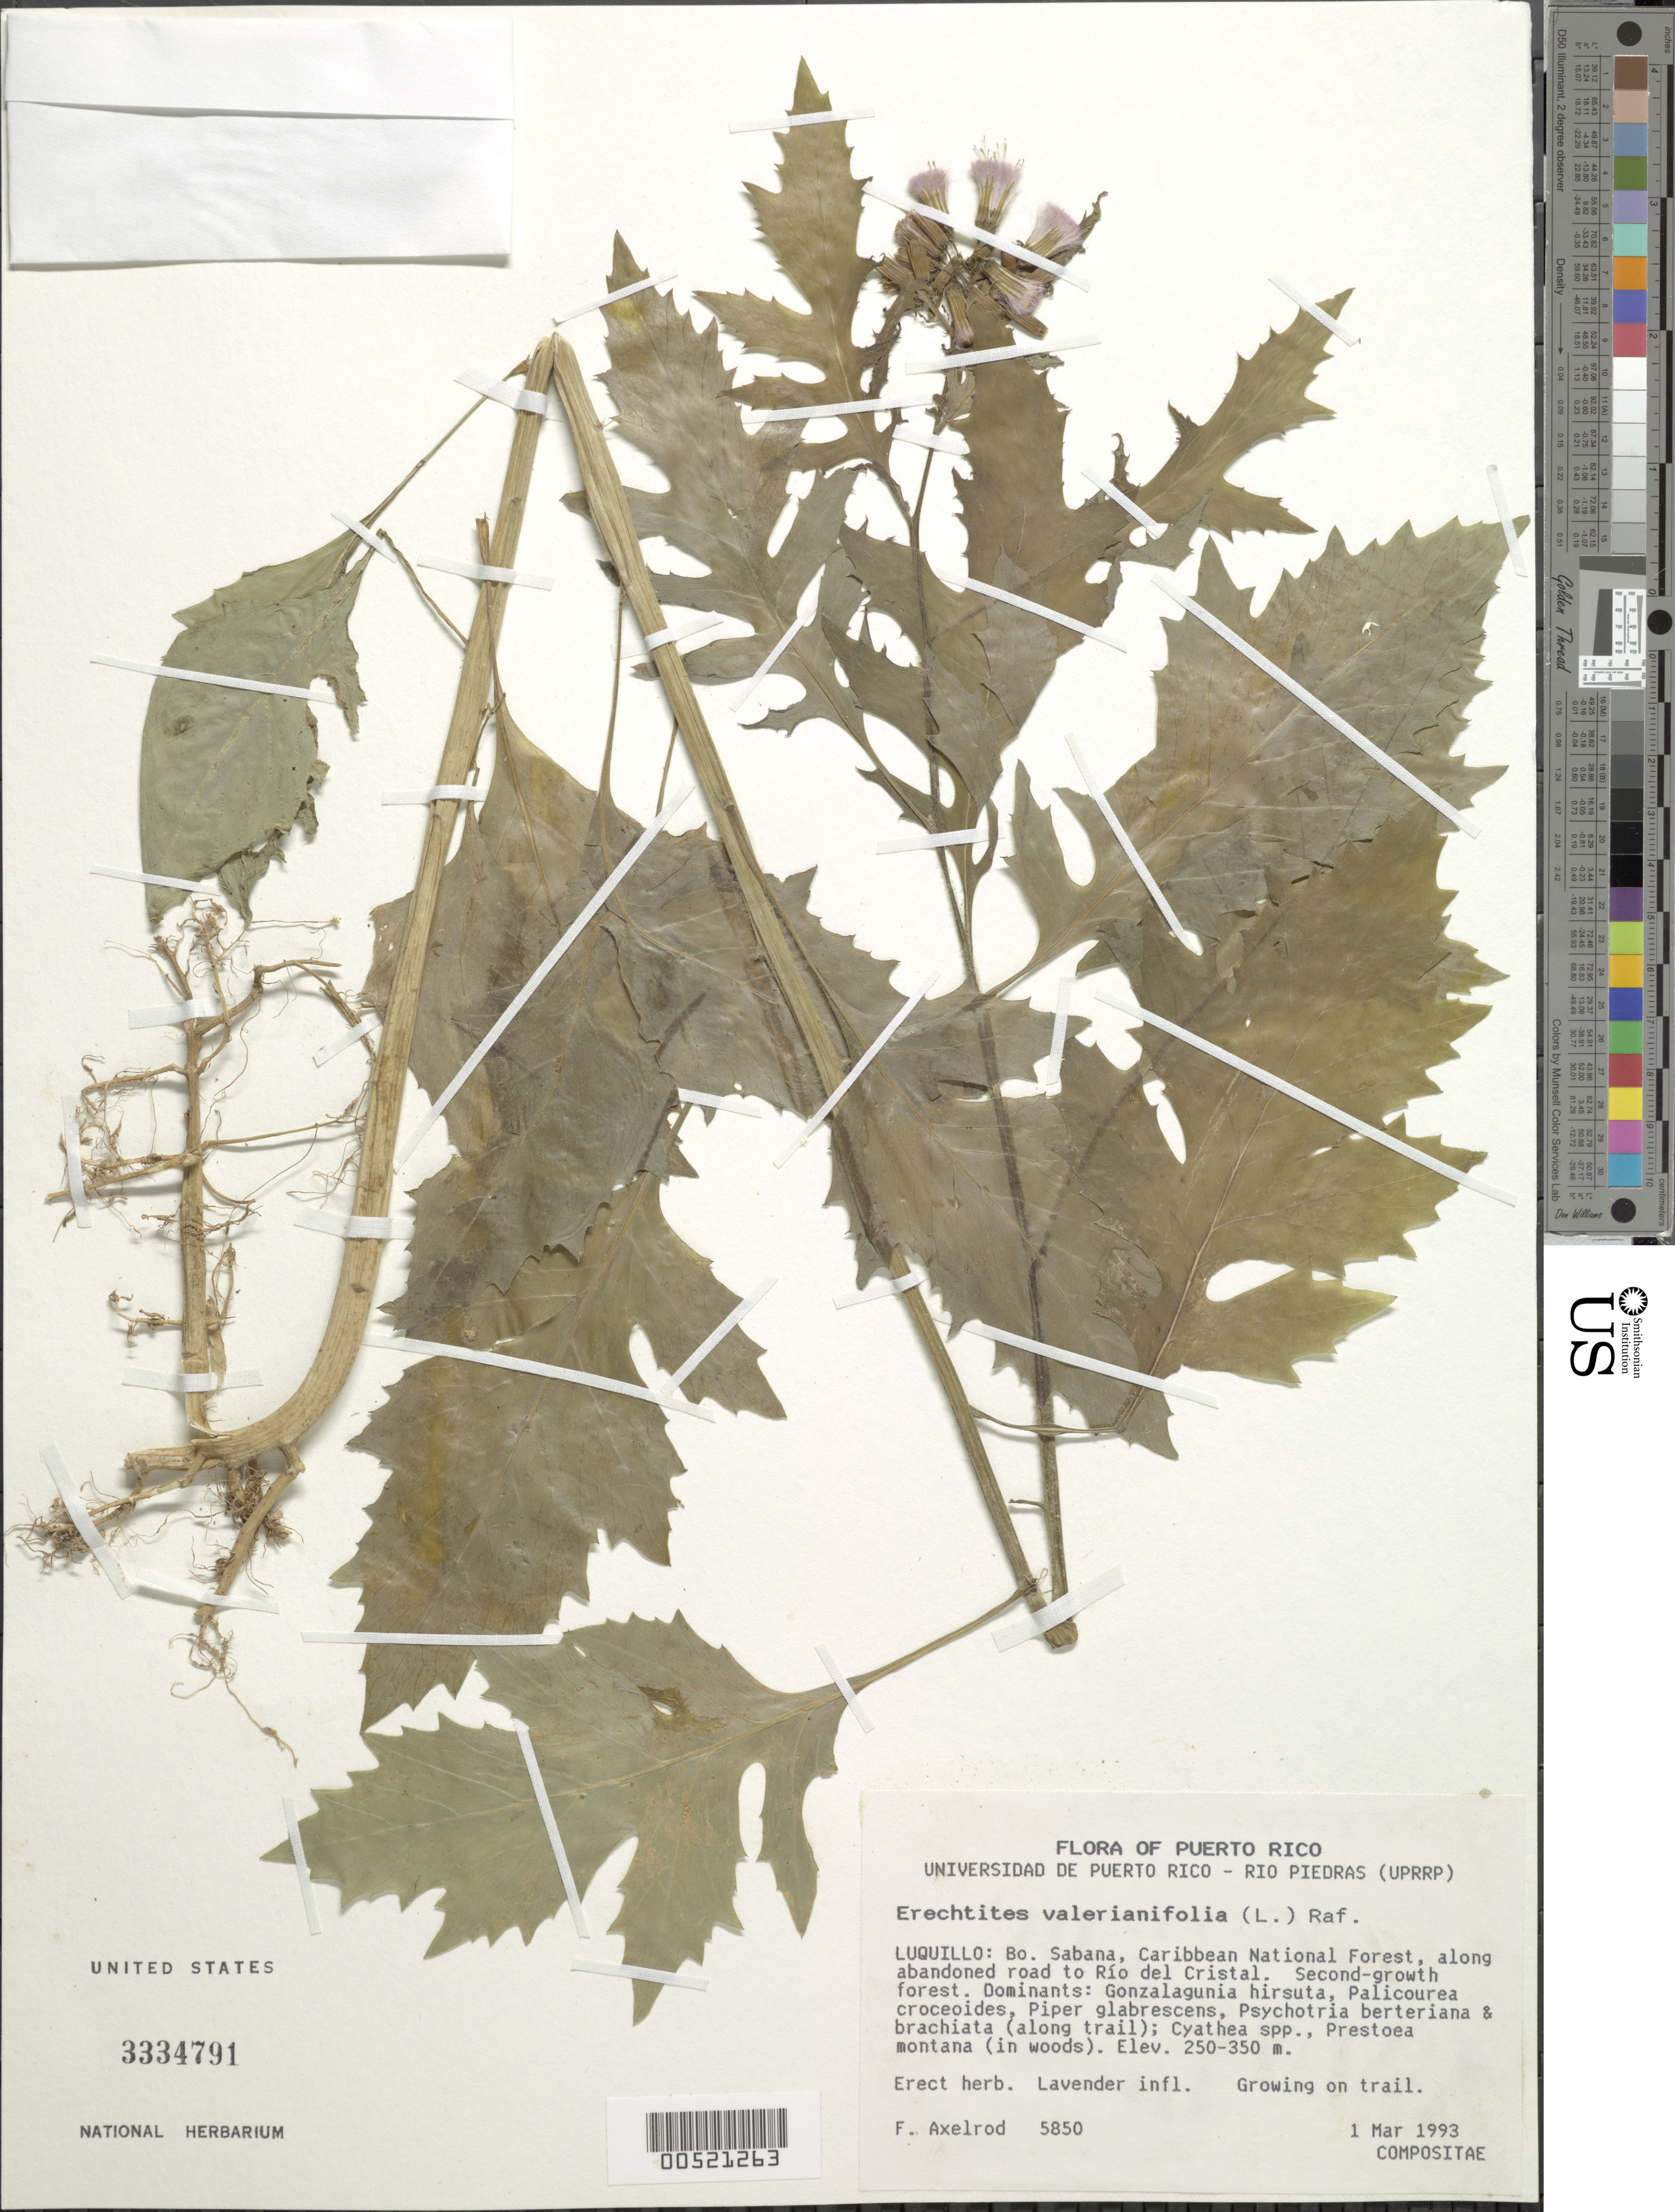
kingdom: Plantae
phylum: Tracheophyta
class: Magnoliopsida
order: Asterales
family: Asteraceae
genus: Erechtites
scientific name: Erechtites valerianifolius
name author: (Link ex Spreng.) DC.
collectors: F. S. Axelrod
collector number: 5850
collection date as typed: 01 Mar 1993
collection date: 1993-03-01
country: Puerto Rico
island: Greater Antilles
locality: Luquillo: Bo. Sabana, Caribbean National Forest, along abandoned road to Río del Cristal.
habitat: Second-growth forest.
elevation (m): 250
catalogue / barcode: US 3334791